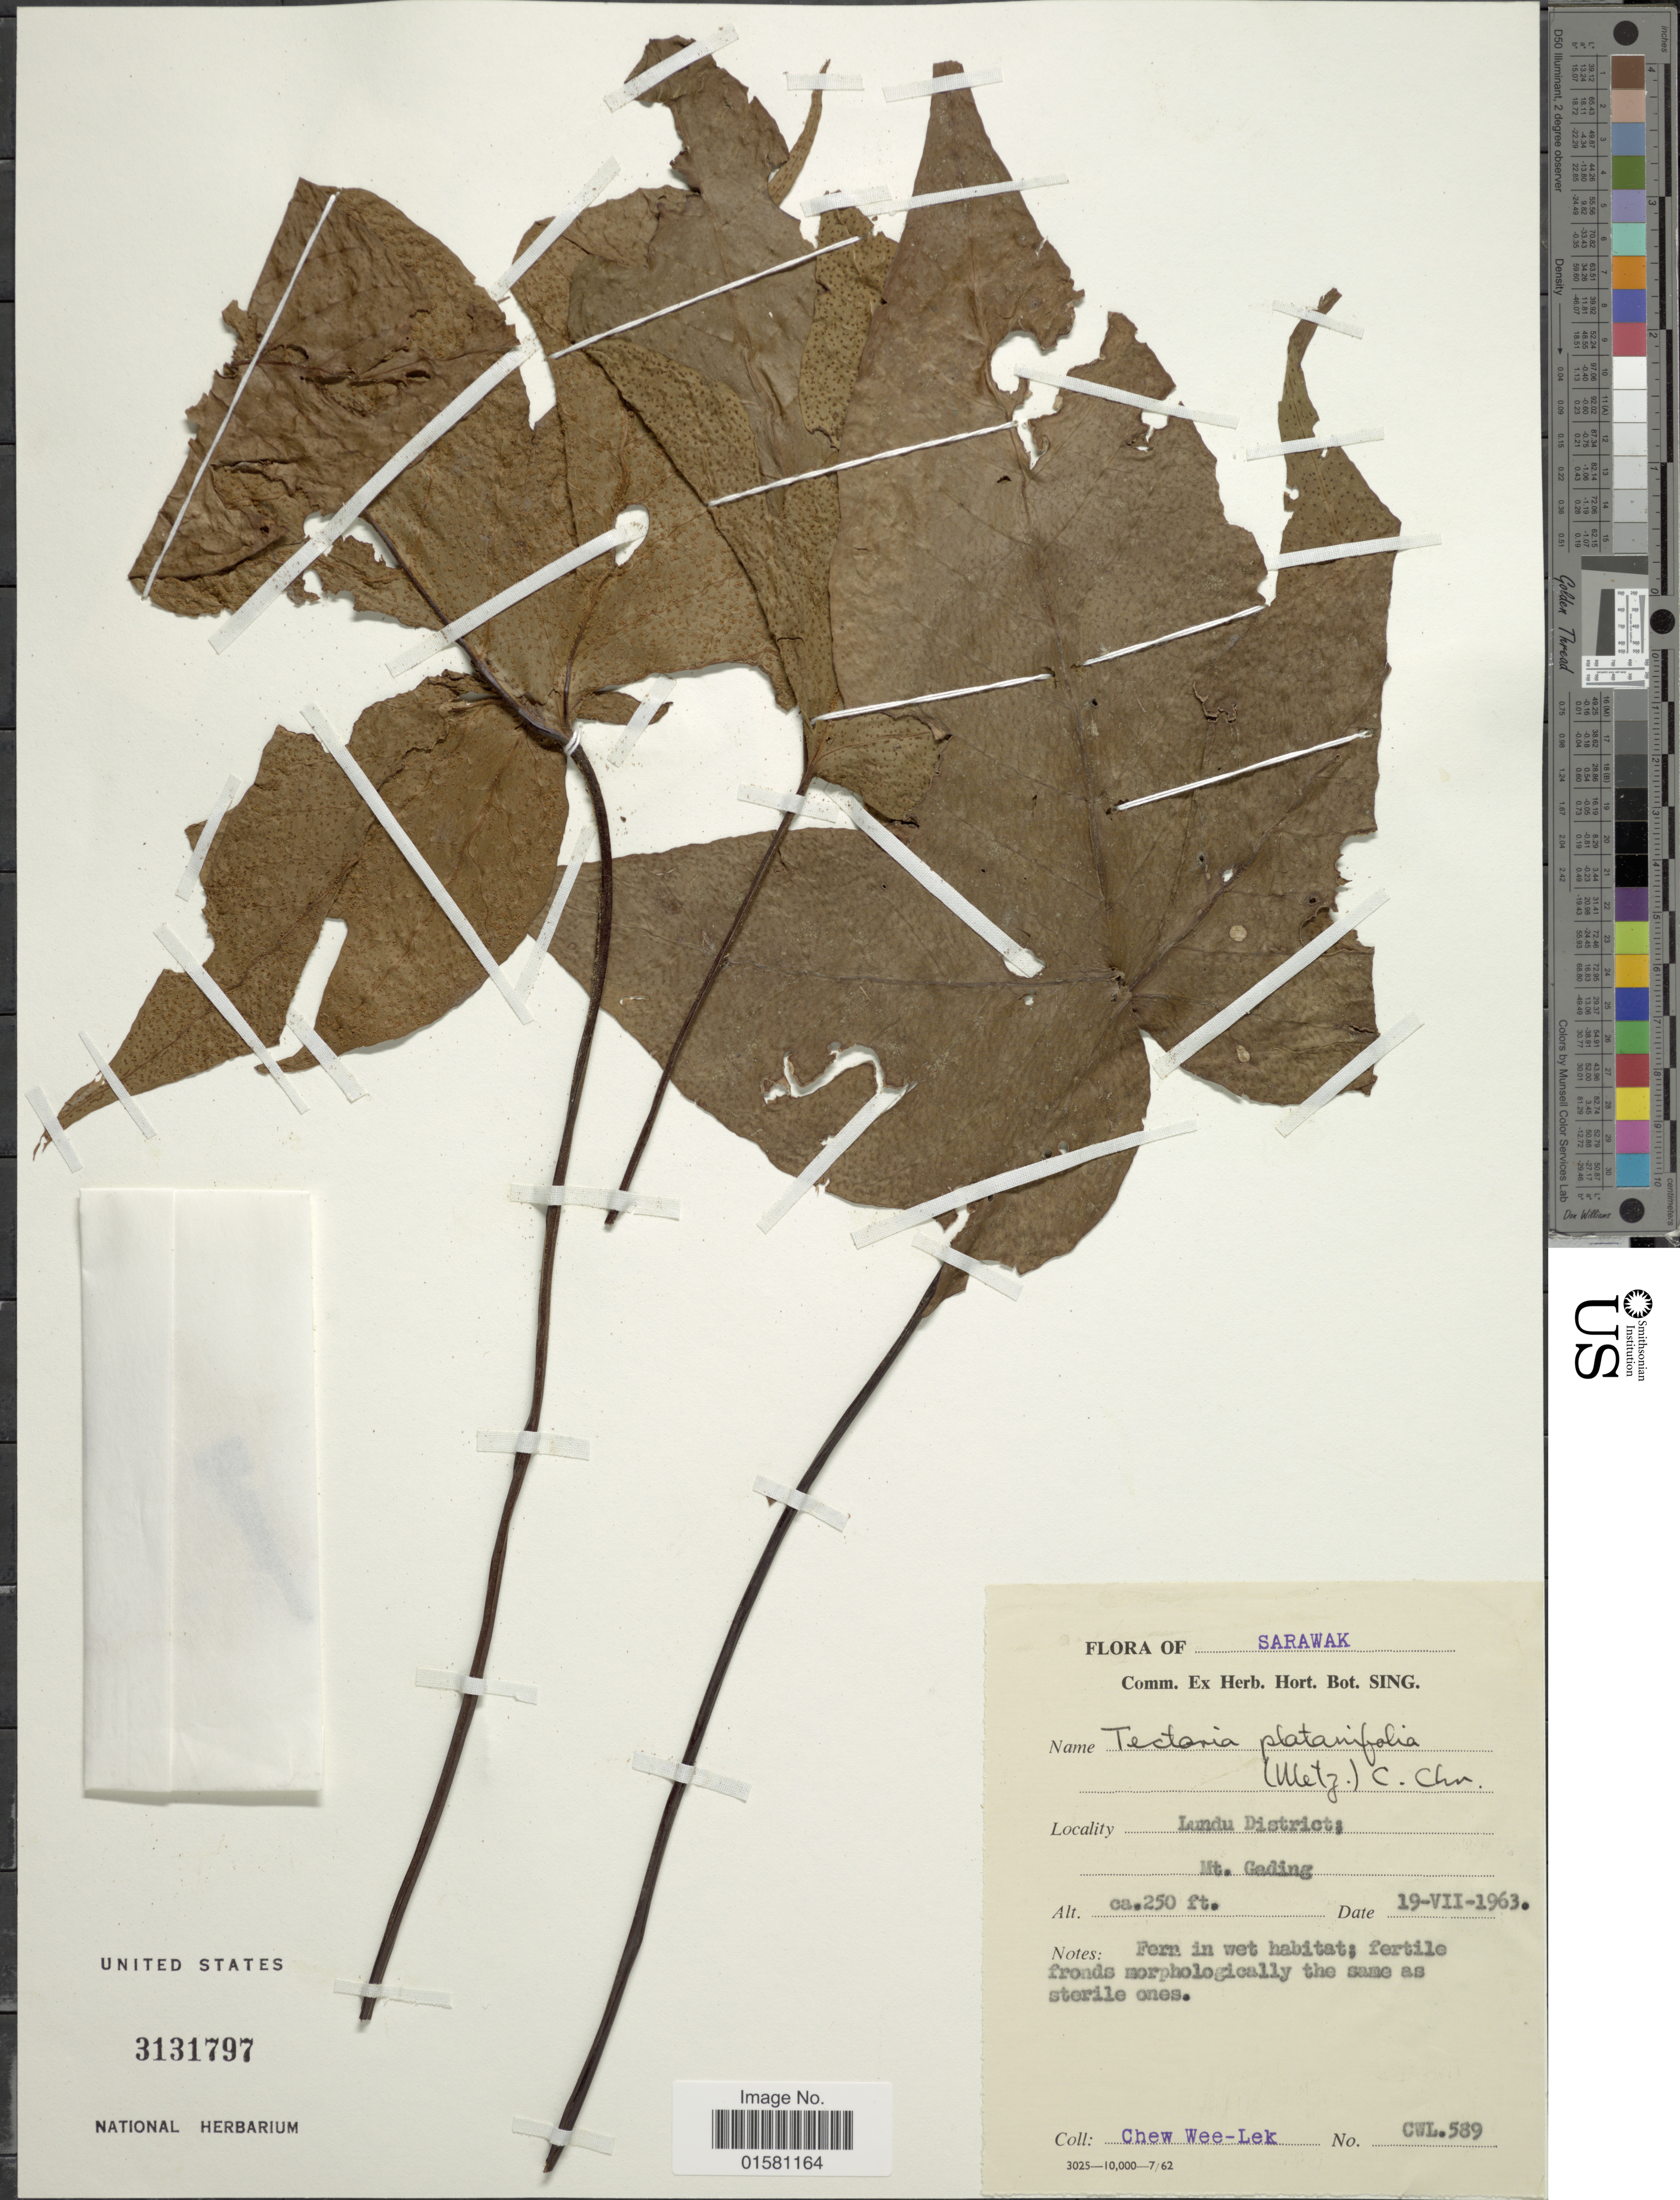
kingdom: Plantae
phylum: Tracheophyta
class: Polypodiopsida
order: Polypodiales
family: Tectariaceae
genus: Tectaria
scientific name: Tectaria palmata var. platanifolia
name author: (Mett.) Holttum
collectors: W. Chew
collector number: CWL 589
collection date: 1963-07-19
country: Malaysia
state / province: Sarawak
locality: Lundu District, Mt. Gading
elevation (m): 76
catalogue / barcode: US 3131797